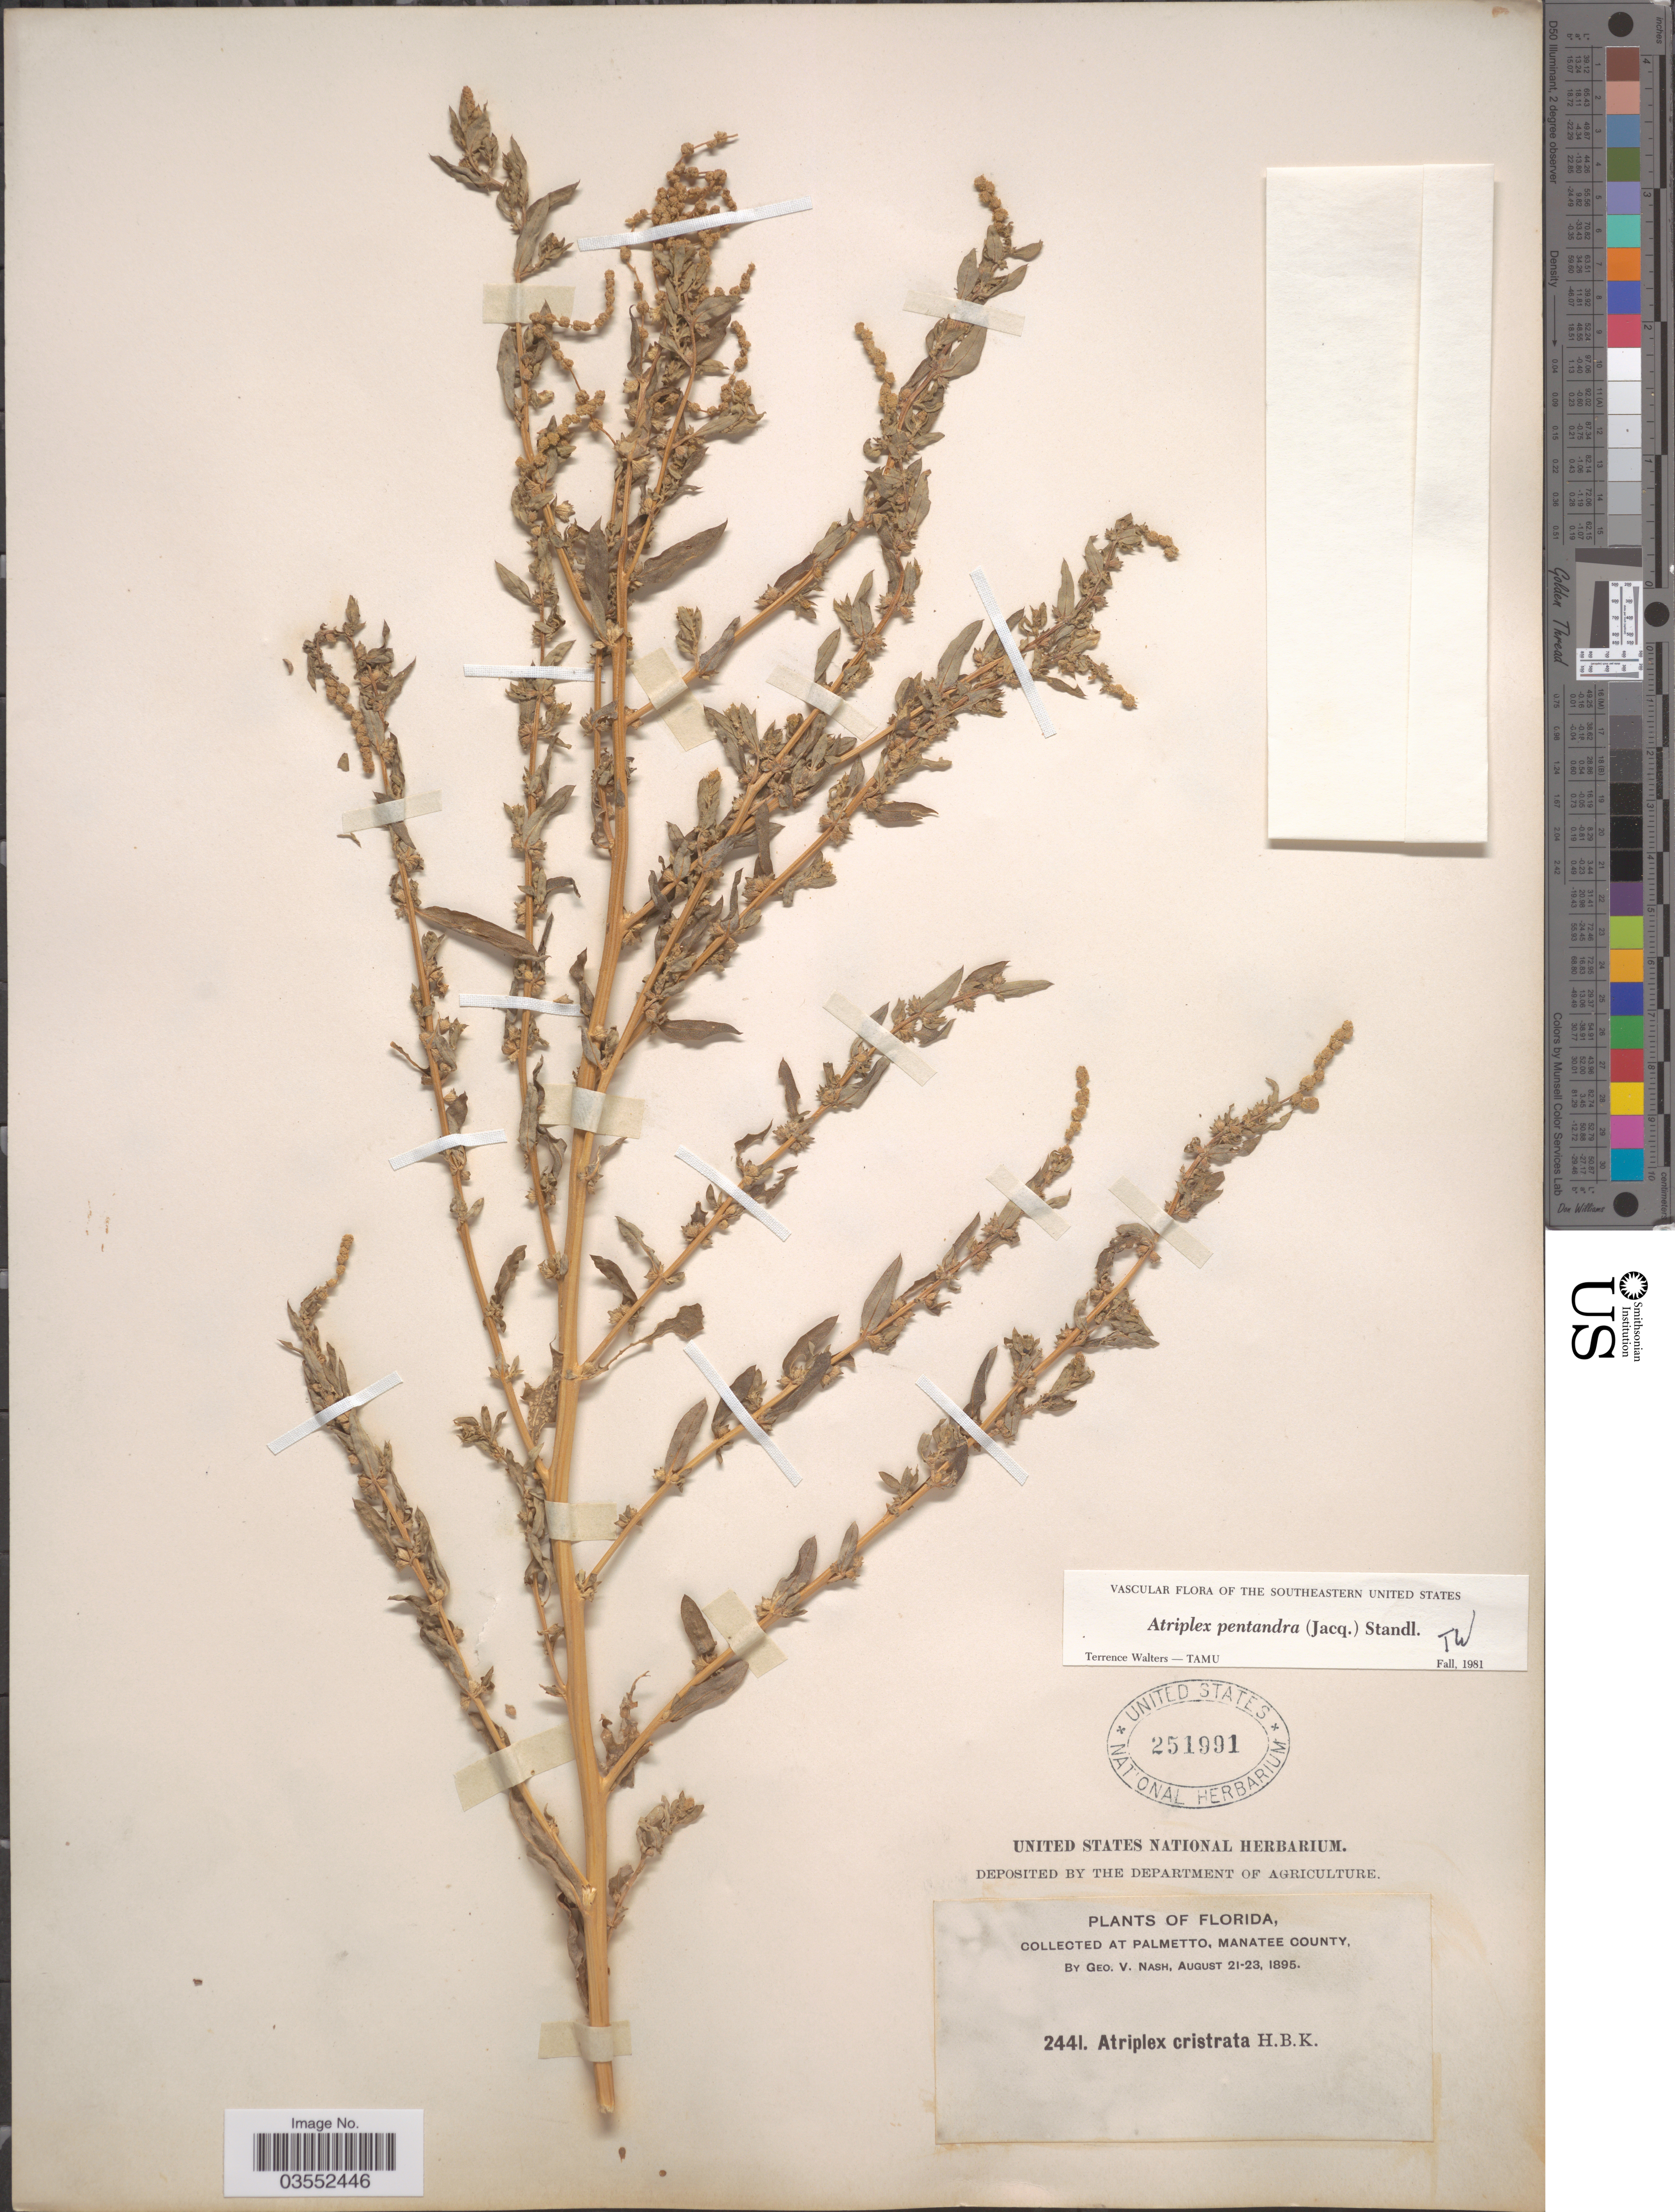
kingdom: Plantae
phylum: Tracheophyta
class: Magnoliopsida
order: Caryophyllales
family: Amaranthaceae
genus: Atriplex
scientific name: Atriplex pentandra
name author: (Jacq.) Standl.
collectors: G. V. Nash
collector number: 2441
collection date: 1895-08-21/1895-08-23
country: United States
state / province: Florida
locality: At Palmetto, Manatee County.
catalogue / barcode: US 251991